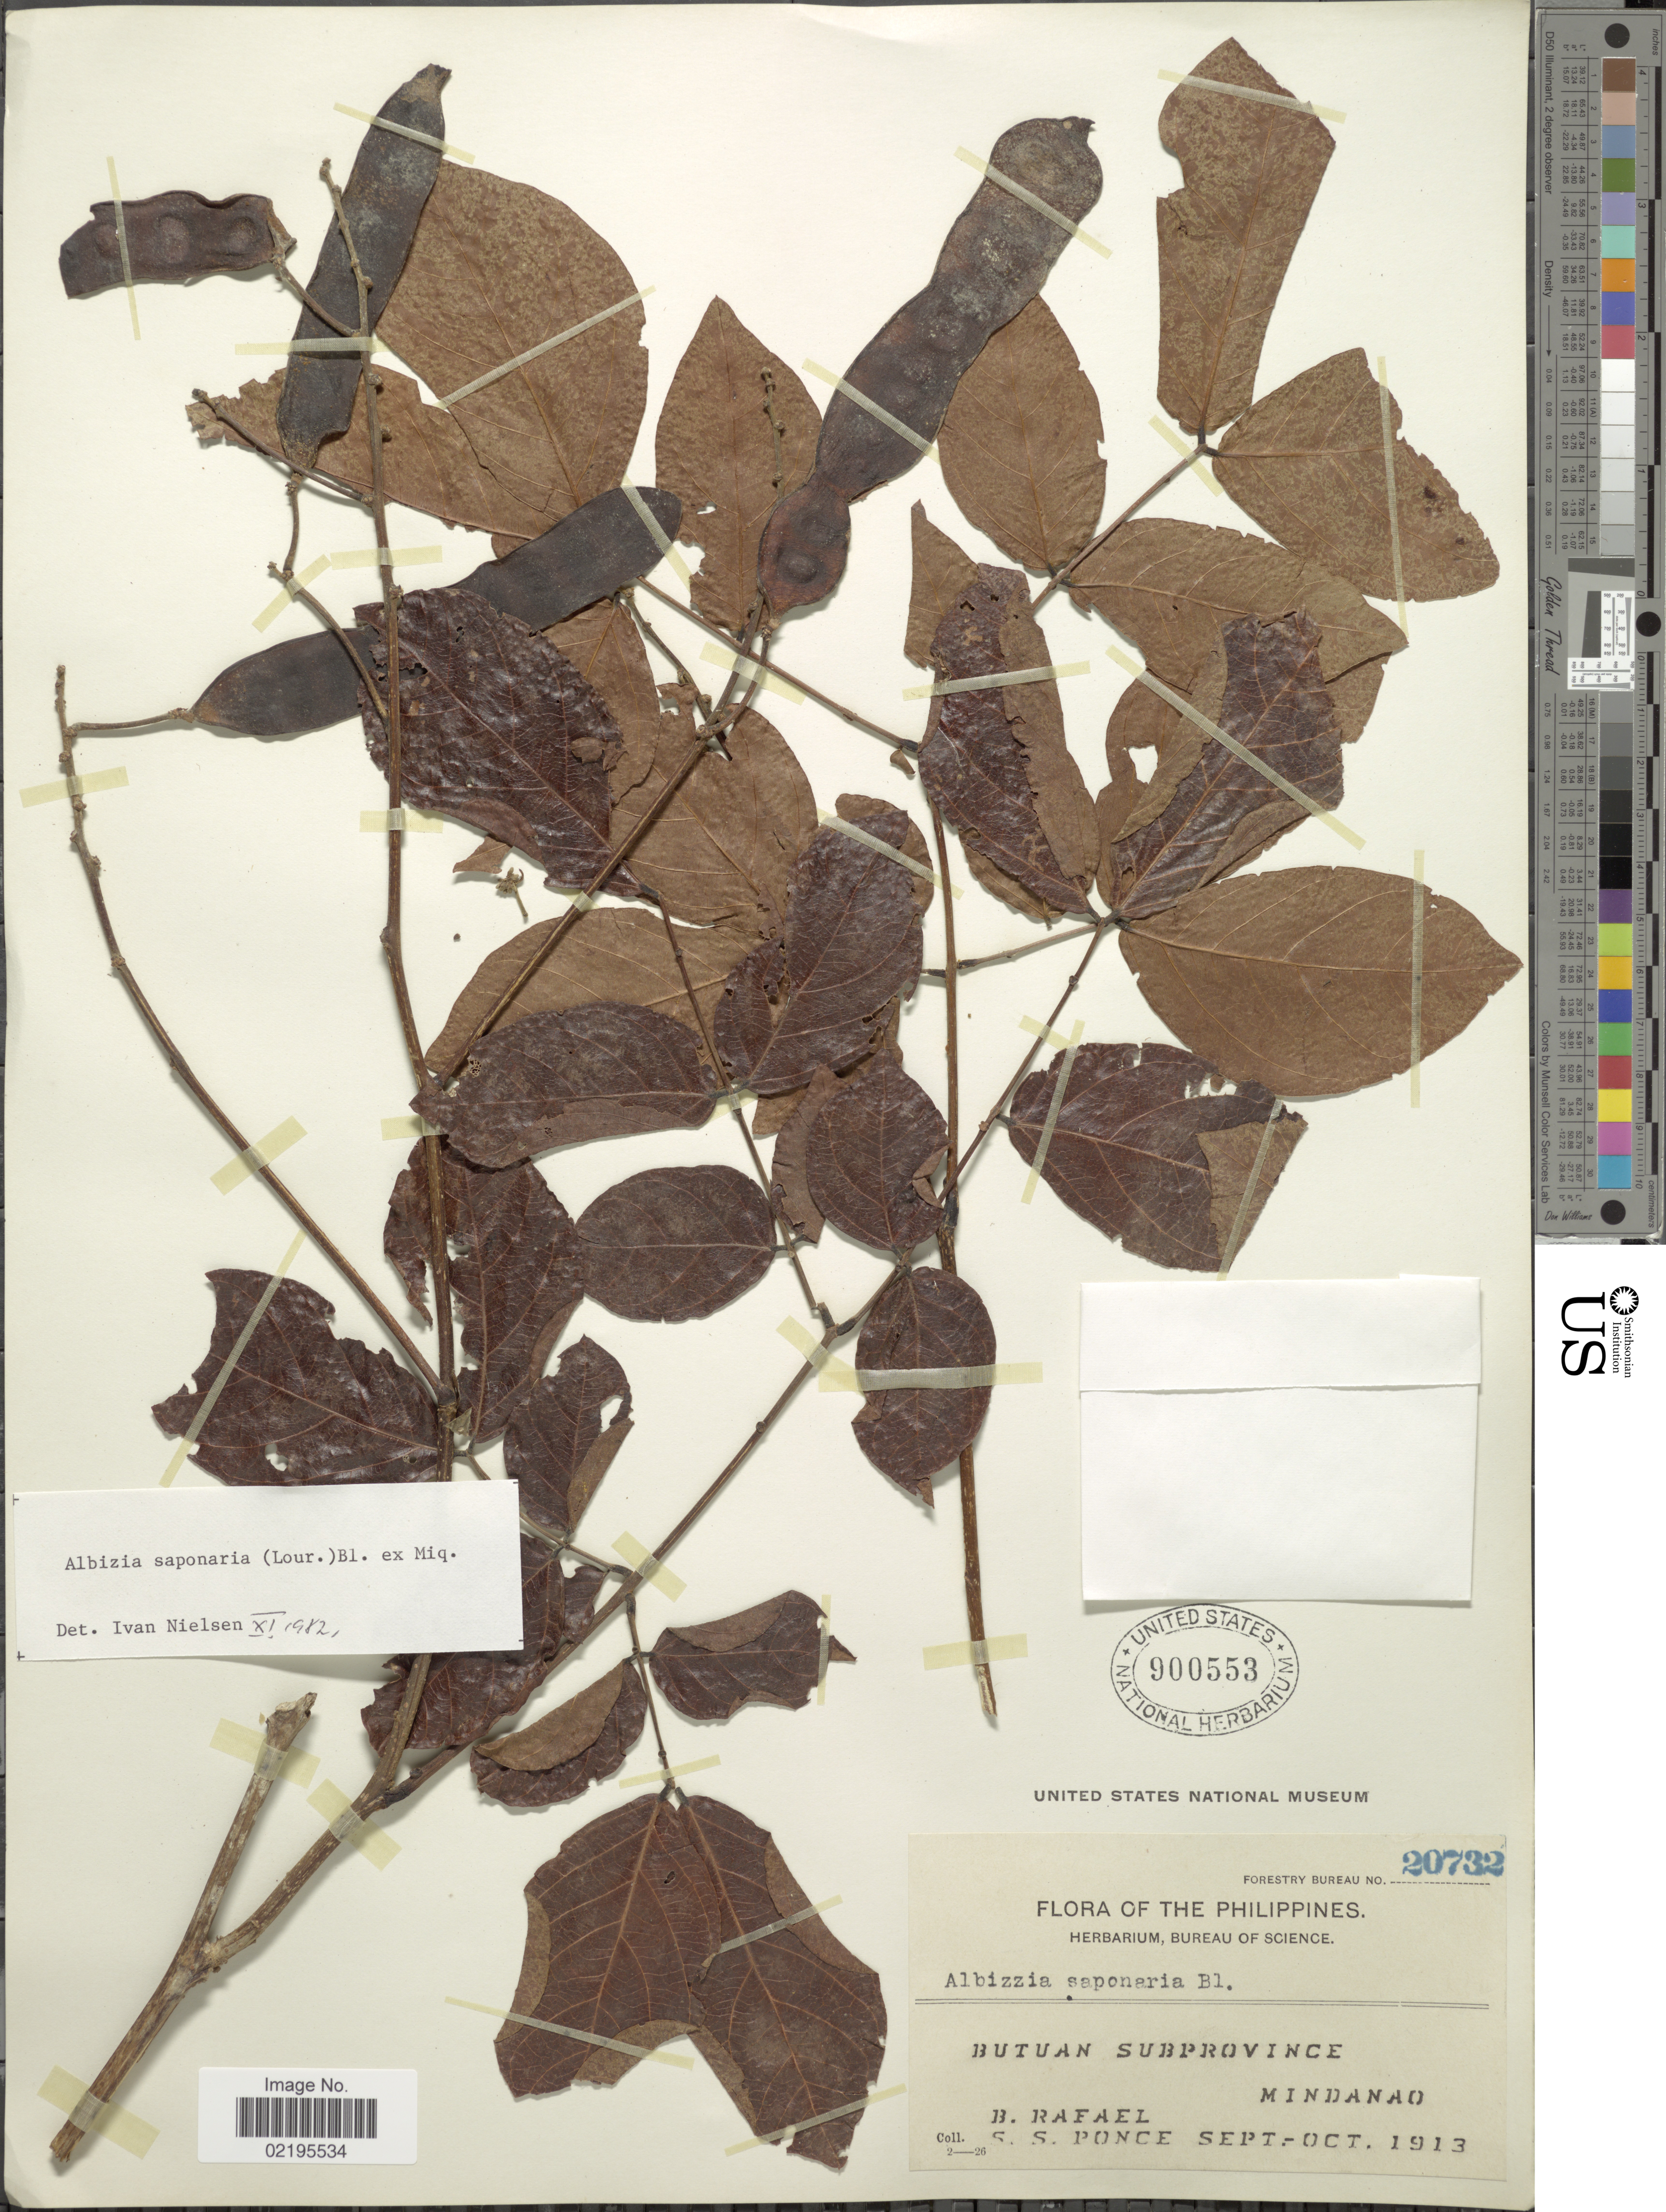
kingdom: Plantae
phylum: Tracheophyta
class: Magnoliopsida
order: Fabales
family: Fabaceae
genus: Albizia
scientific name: Albizia saponaria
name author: (Lour.) Blume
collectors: B. Rafael & S. Ponce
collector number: Forestry Bureau 20732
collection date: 1913-09/1913-10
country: Philippines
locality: Butuan Subprovince, Mindanao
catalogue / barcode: US 900553